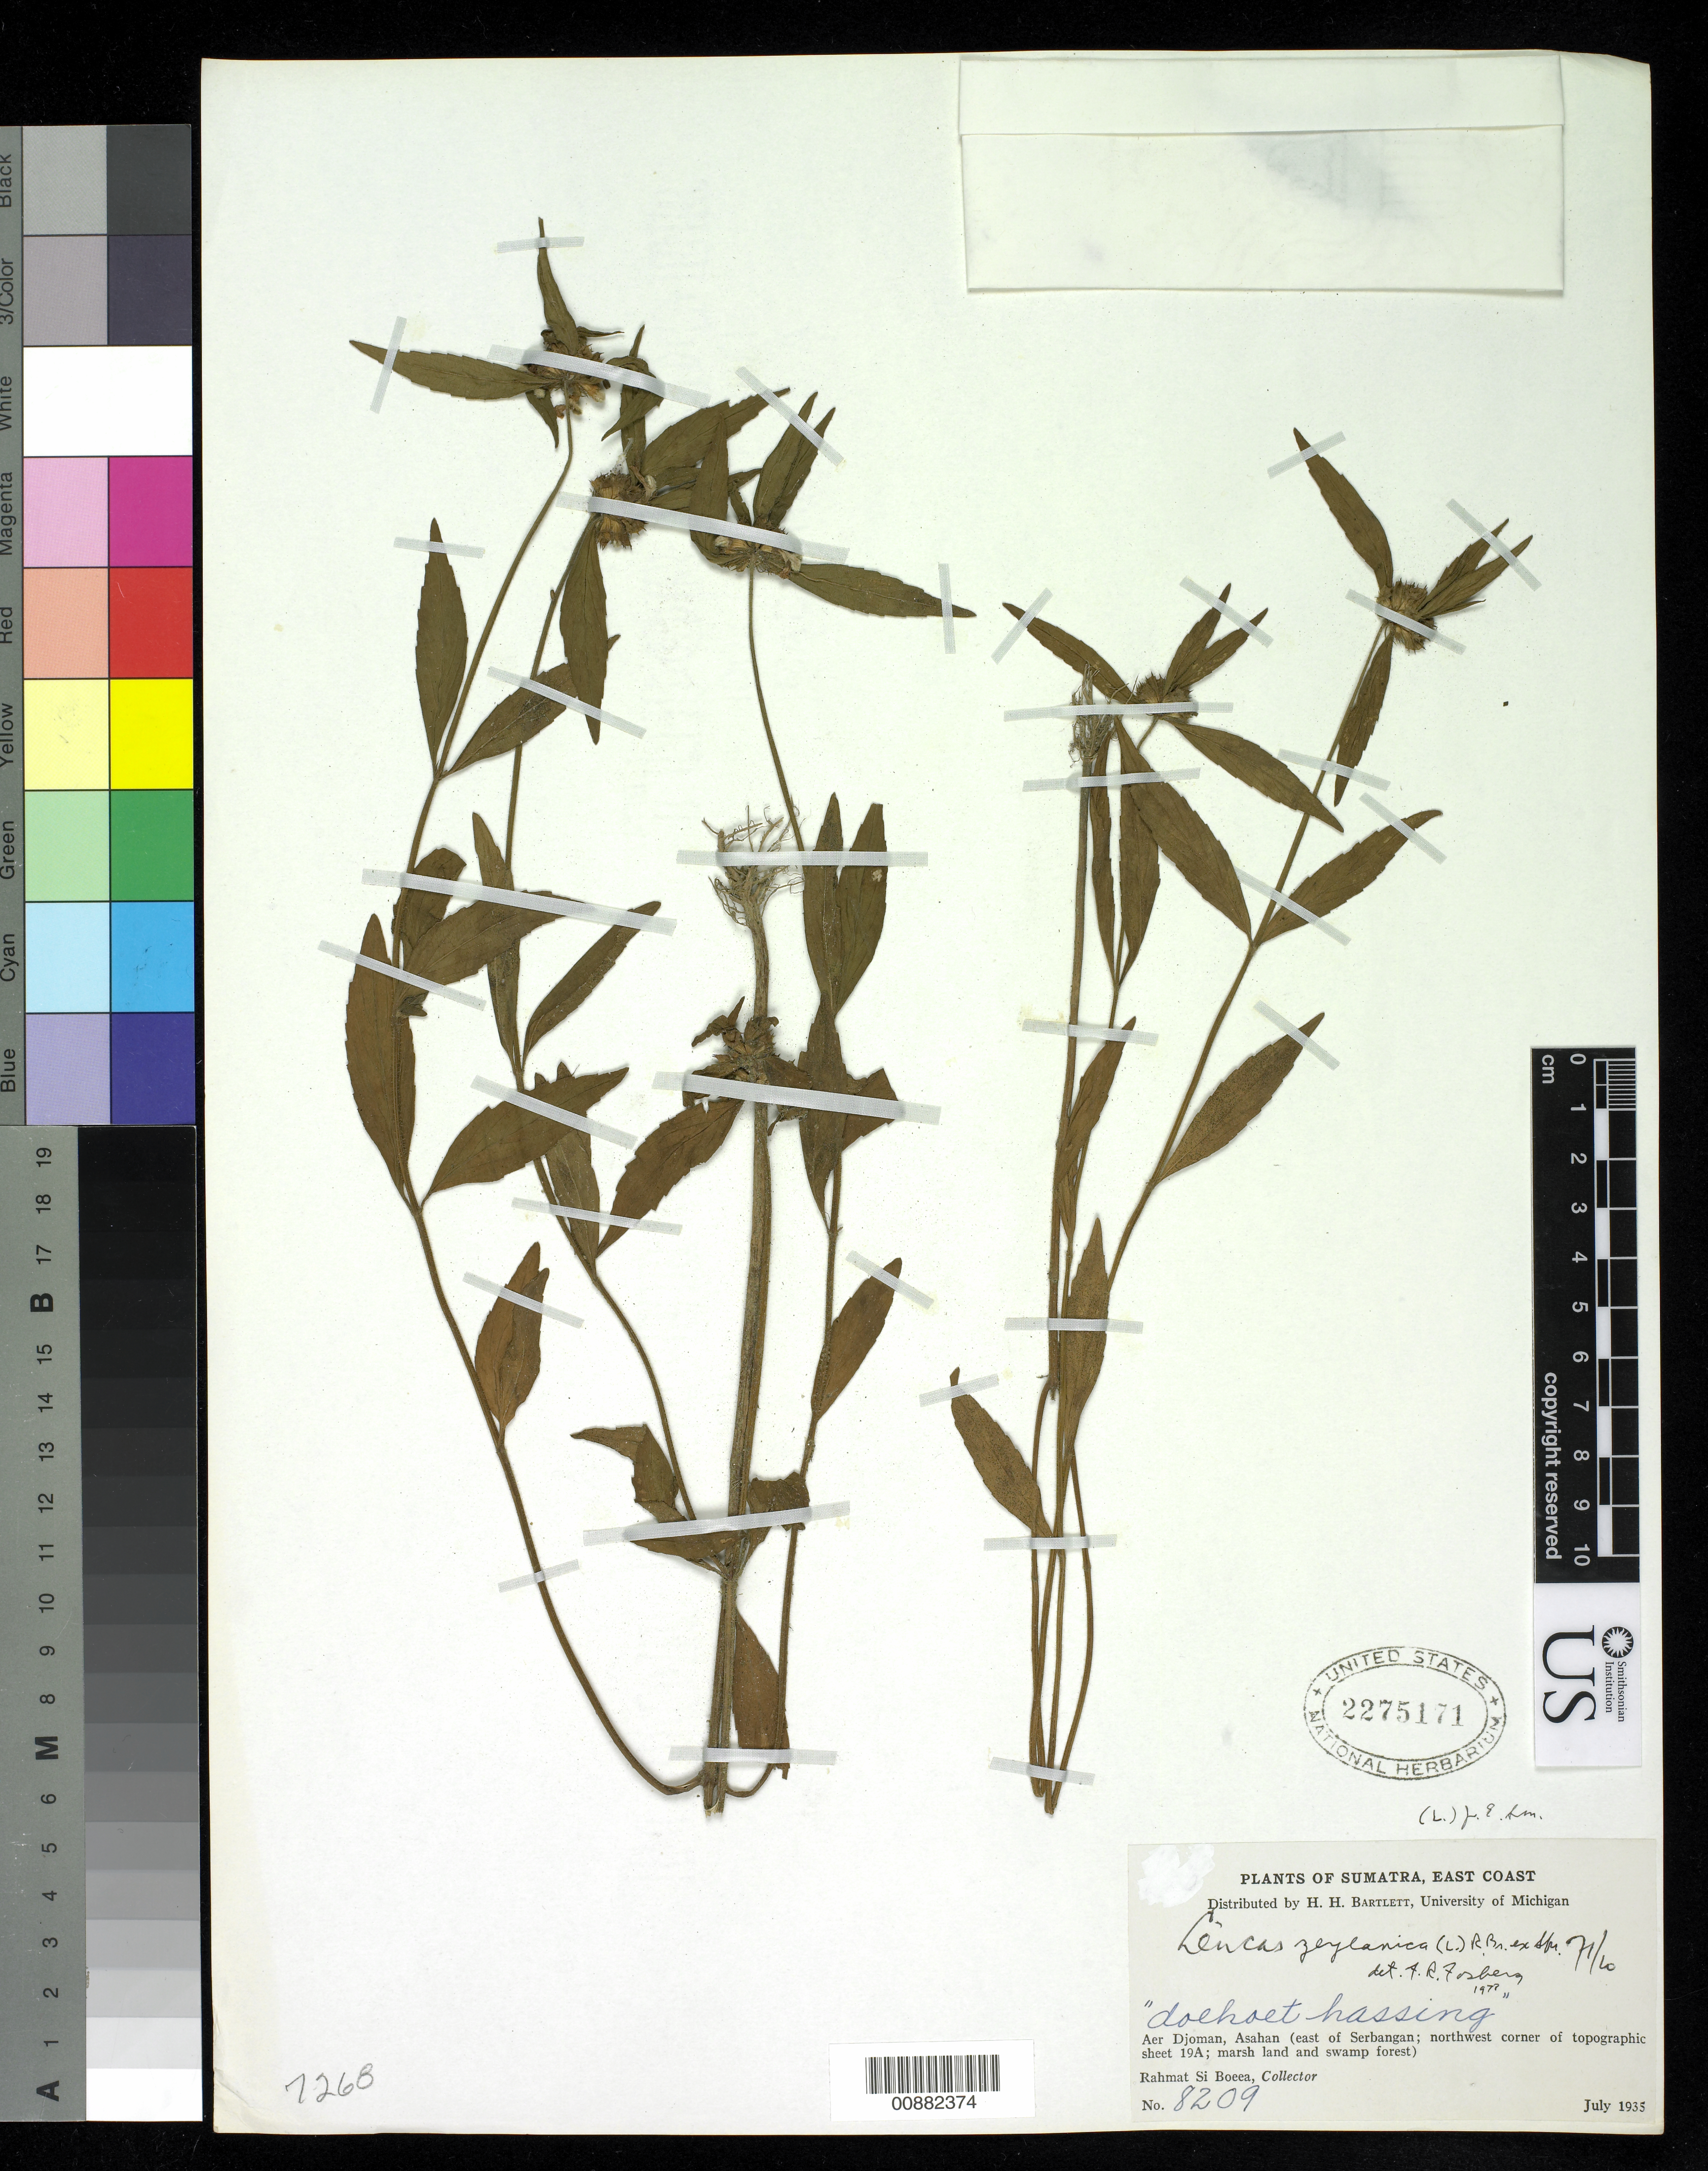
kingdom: Plantae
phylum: Tracheophyta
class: Magnoliopsida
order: Lamiales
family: Lamiaceae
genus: Leucas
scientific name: Leucas zeylanica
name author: (L.) W.T. Aiton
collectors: Rahmat Si Boeea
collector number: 8209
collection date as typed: Jul 1935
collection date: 1935-07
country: Indonesia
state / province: Sumatra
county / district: Aceh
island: Sumatra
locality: Aer Djoman, Asahan (E of Serbangan; NW corner of topographic sheet 19A; marsh land and swamp forest)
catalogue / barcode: US 2275171